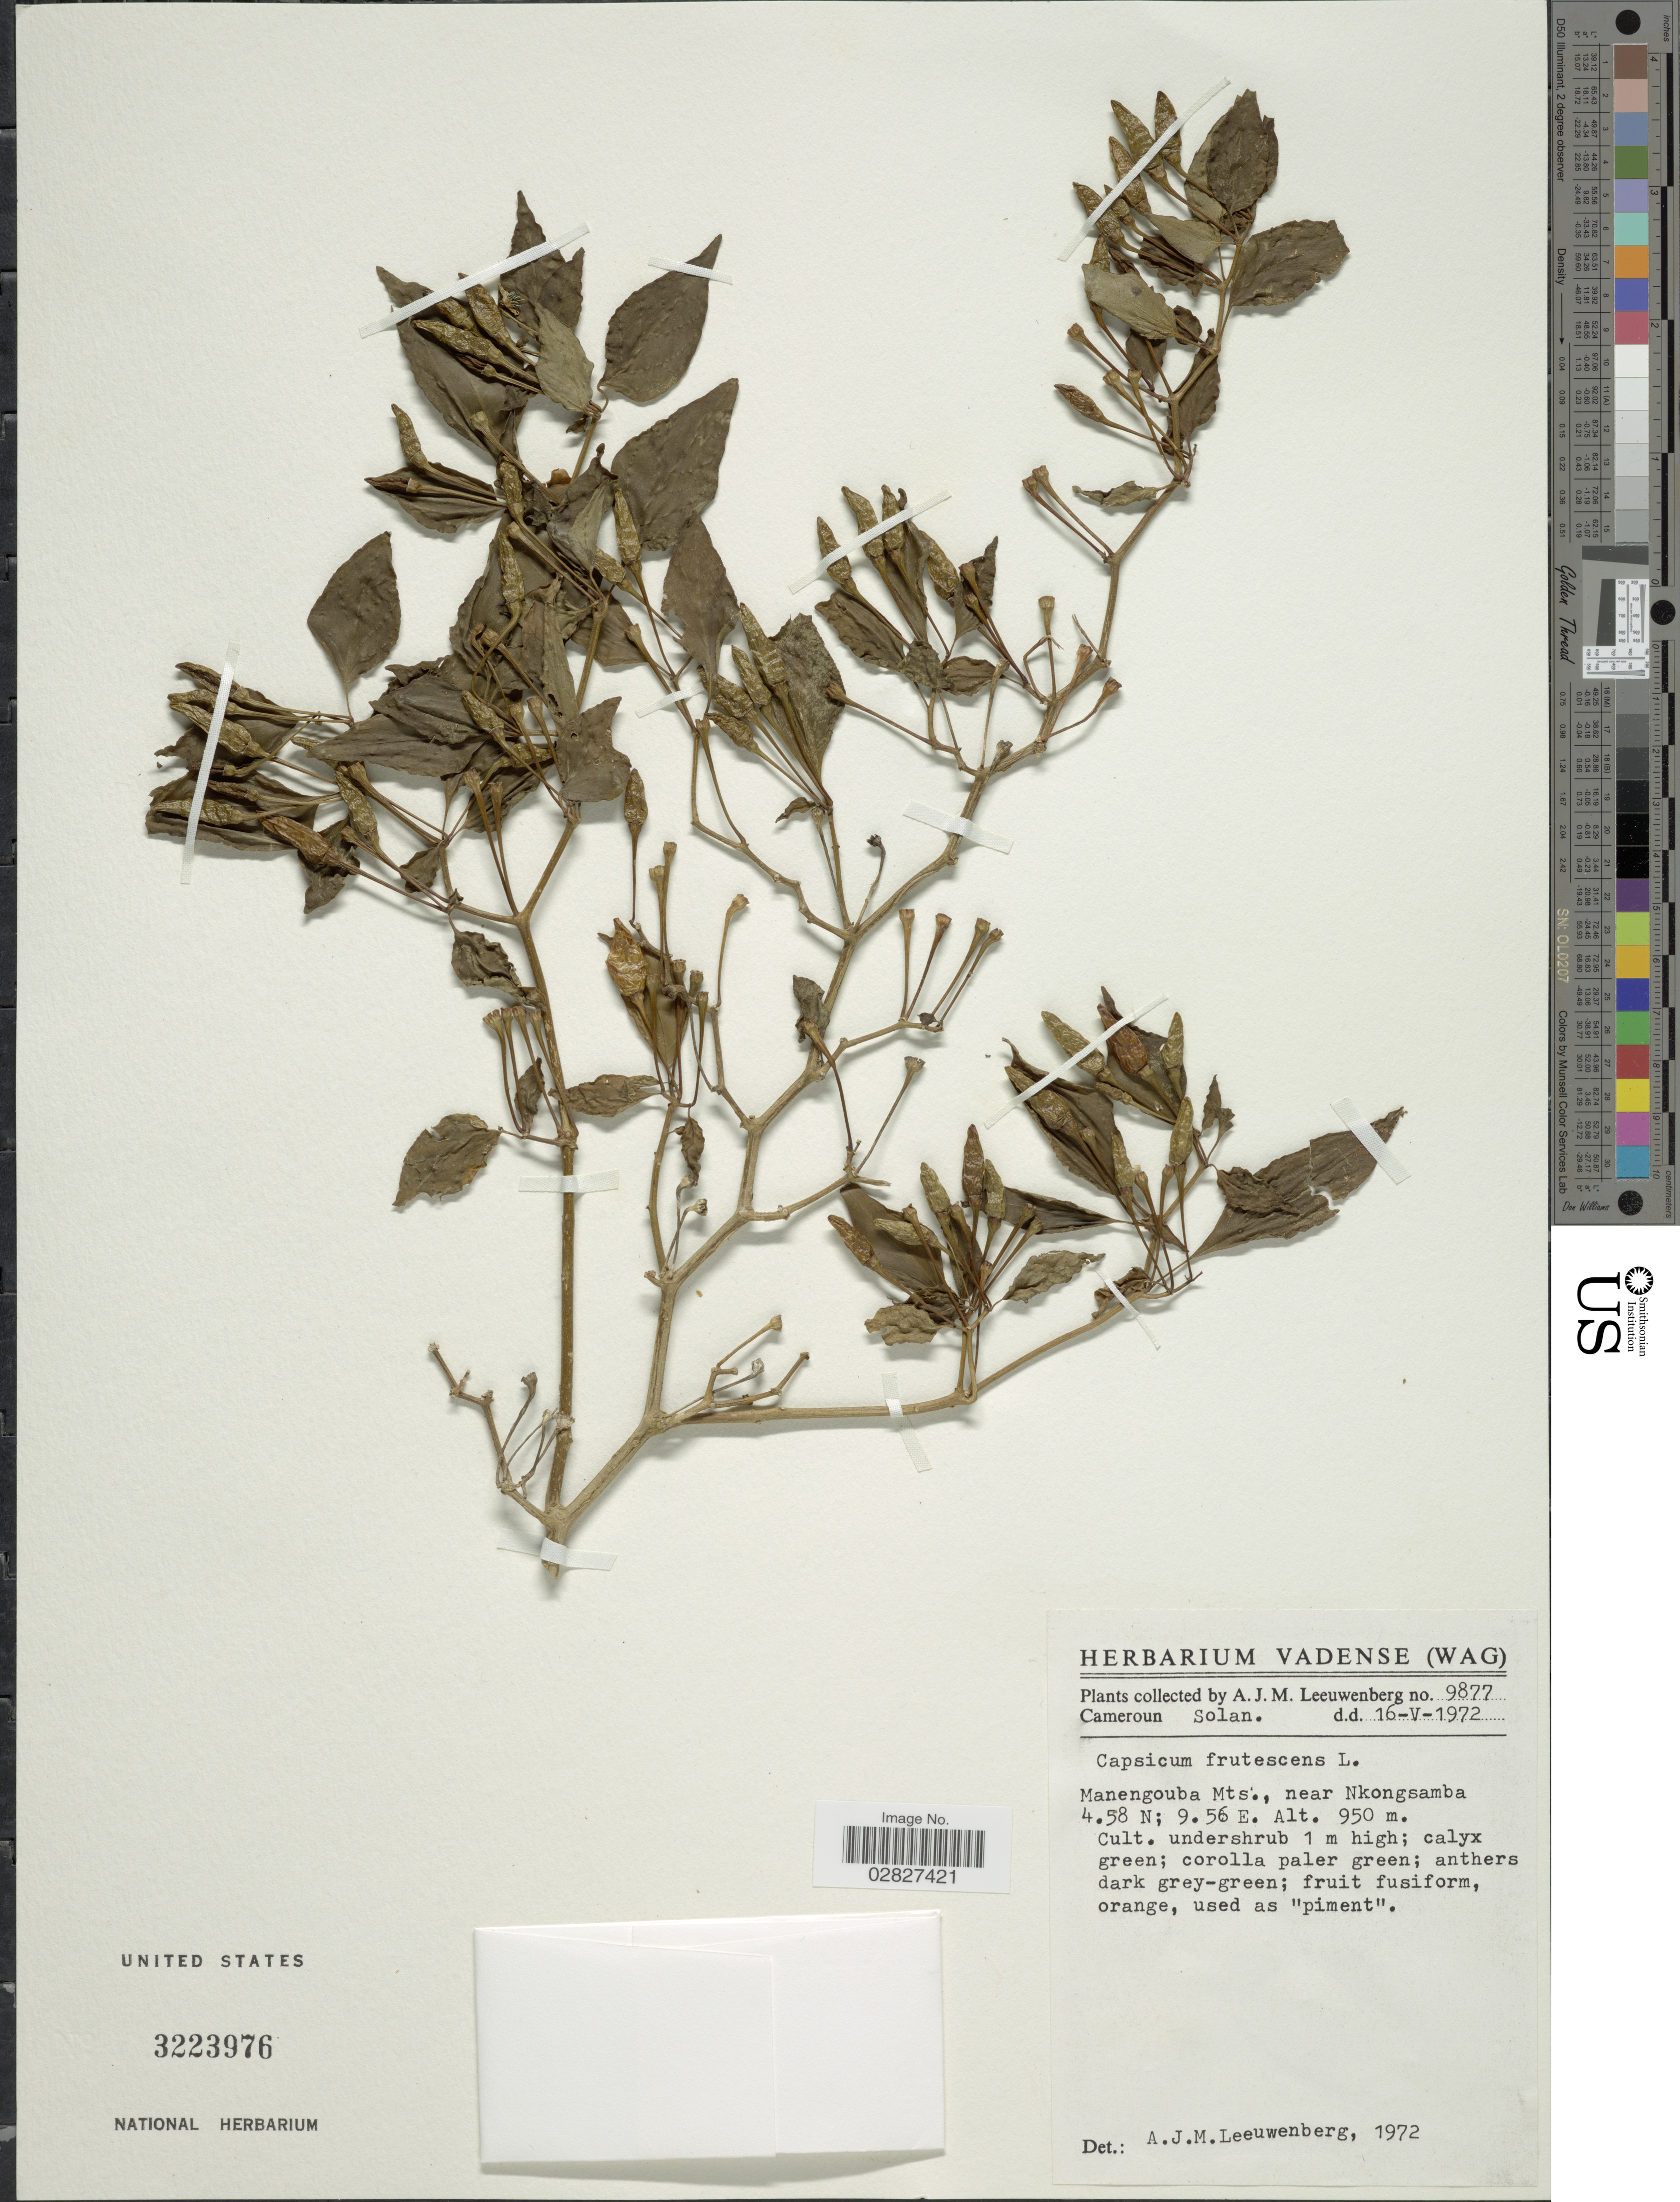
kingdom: Plantae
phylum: Tracheophyta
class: Magnoliopsida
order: Solanales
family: Solanaceae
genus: Capsicum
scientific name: Capsicum frutescens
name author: L.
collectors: A. J. M. Leeuwenberg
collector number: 9877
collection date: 1972-05-16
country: Cameroon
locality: Manengouba Mts., near Nkongsamba.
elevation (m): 950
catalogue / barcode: US 3223976